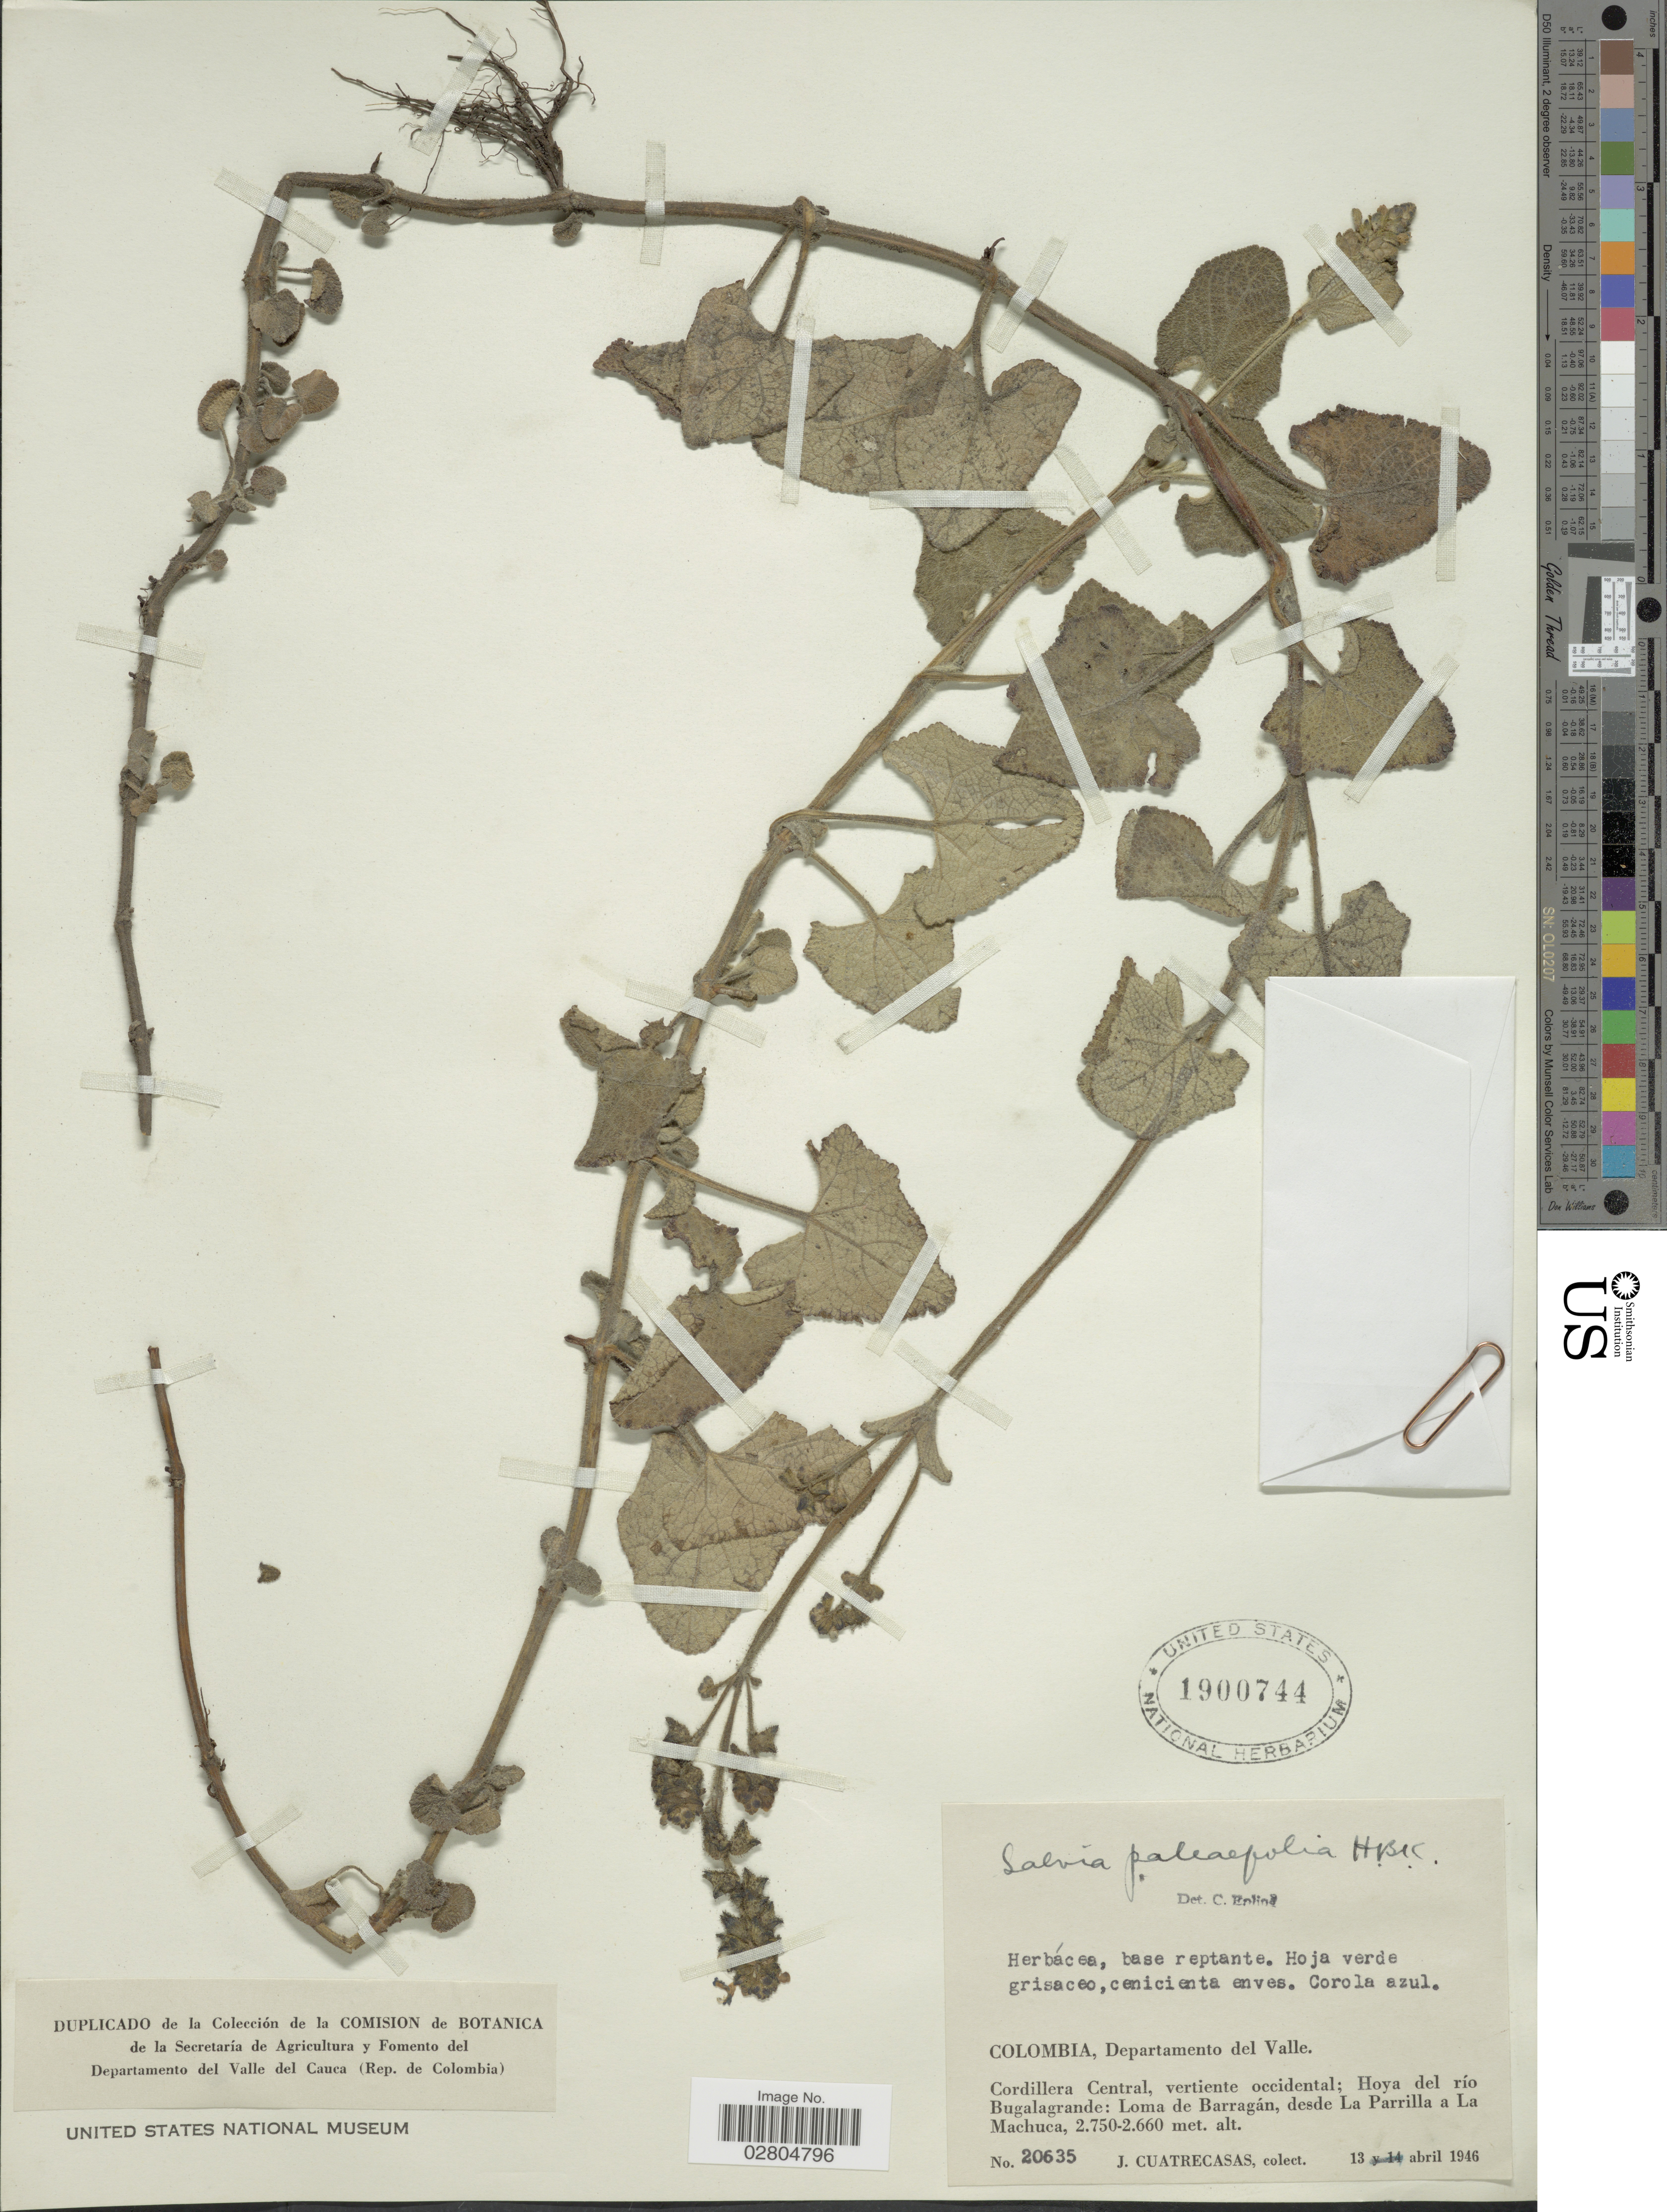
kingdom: Plantae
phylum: Tracheophyta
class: Magnoliopsida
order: Lamiales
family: Lamiaceae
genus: Salvia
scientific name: Salvia palifolia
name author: Kunth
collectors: J. Cuatrecasas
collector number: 20635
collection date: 1946-04-13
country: Colombia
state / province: Valle del Cauca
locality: Departamento del Valle. Cordillera Central, vertiente occidental; Hoya del río Bugalagrande: Loma de Barragán, desde La Parilla a La Machuca.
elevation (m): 2660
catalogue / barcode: US 1900744